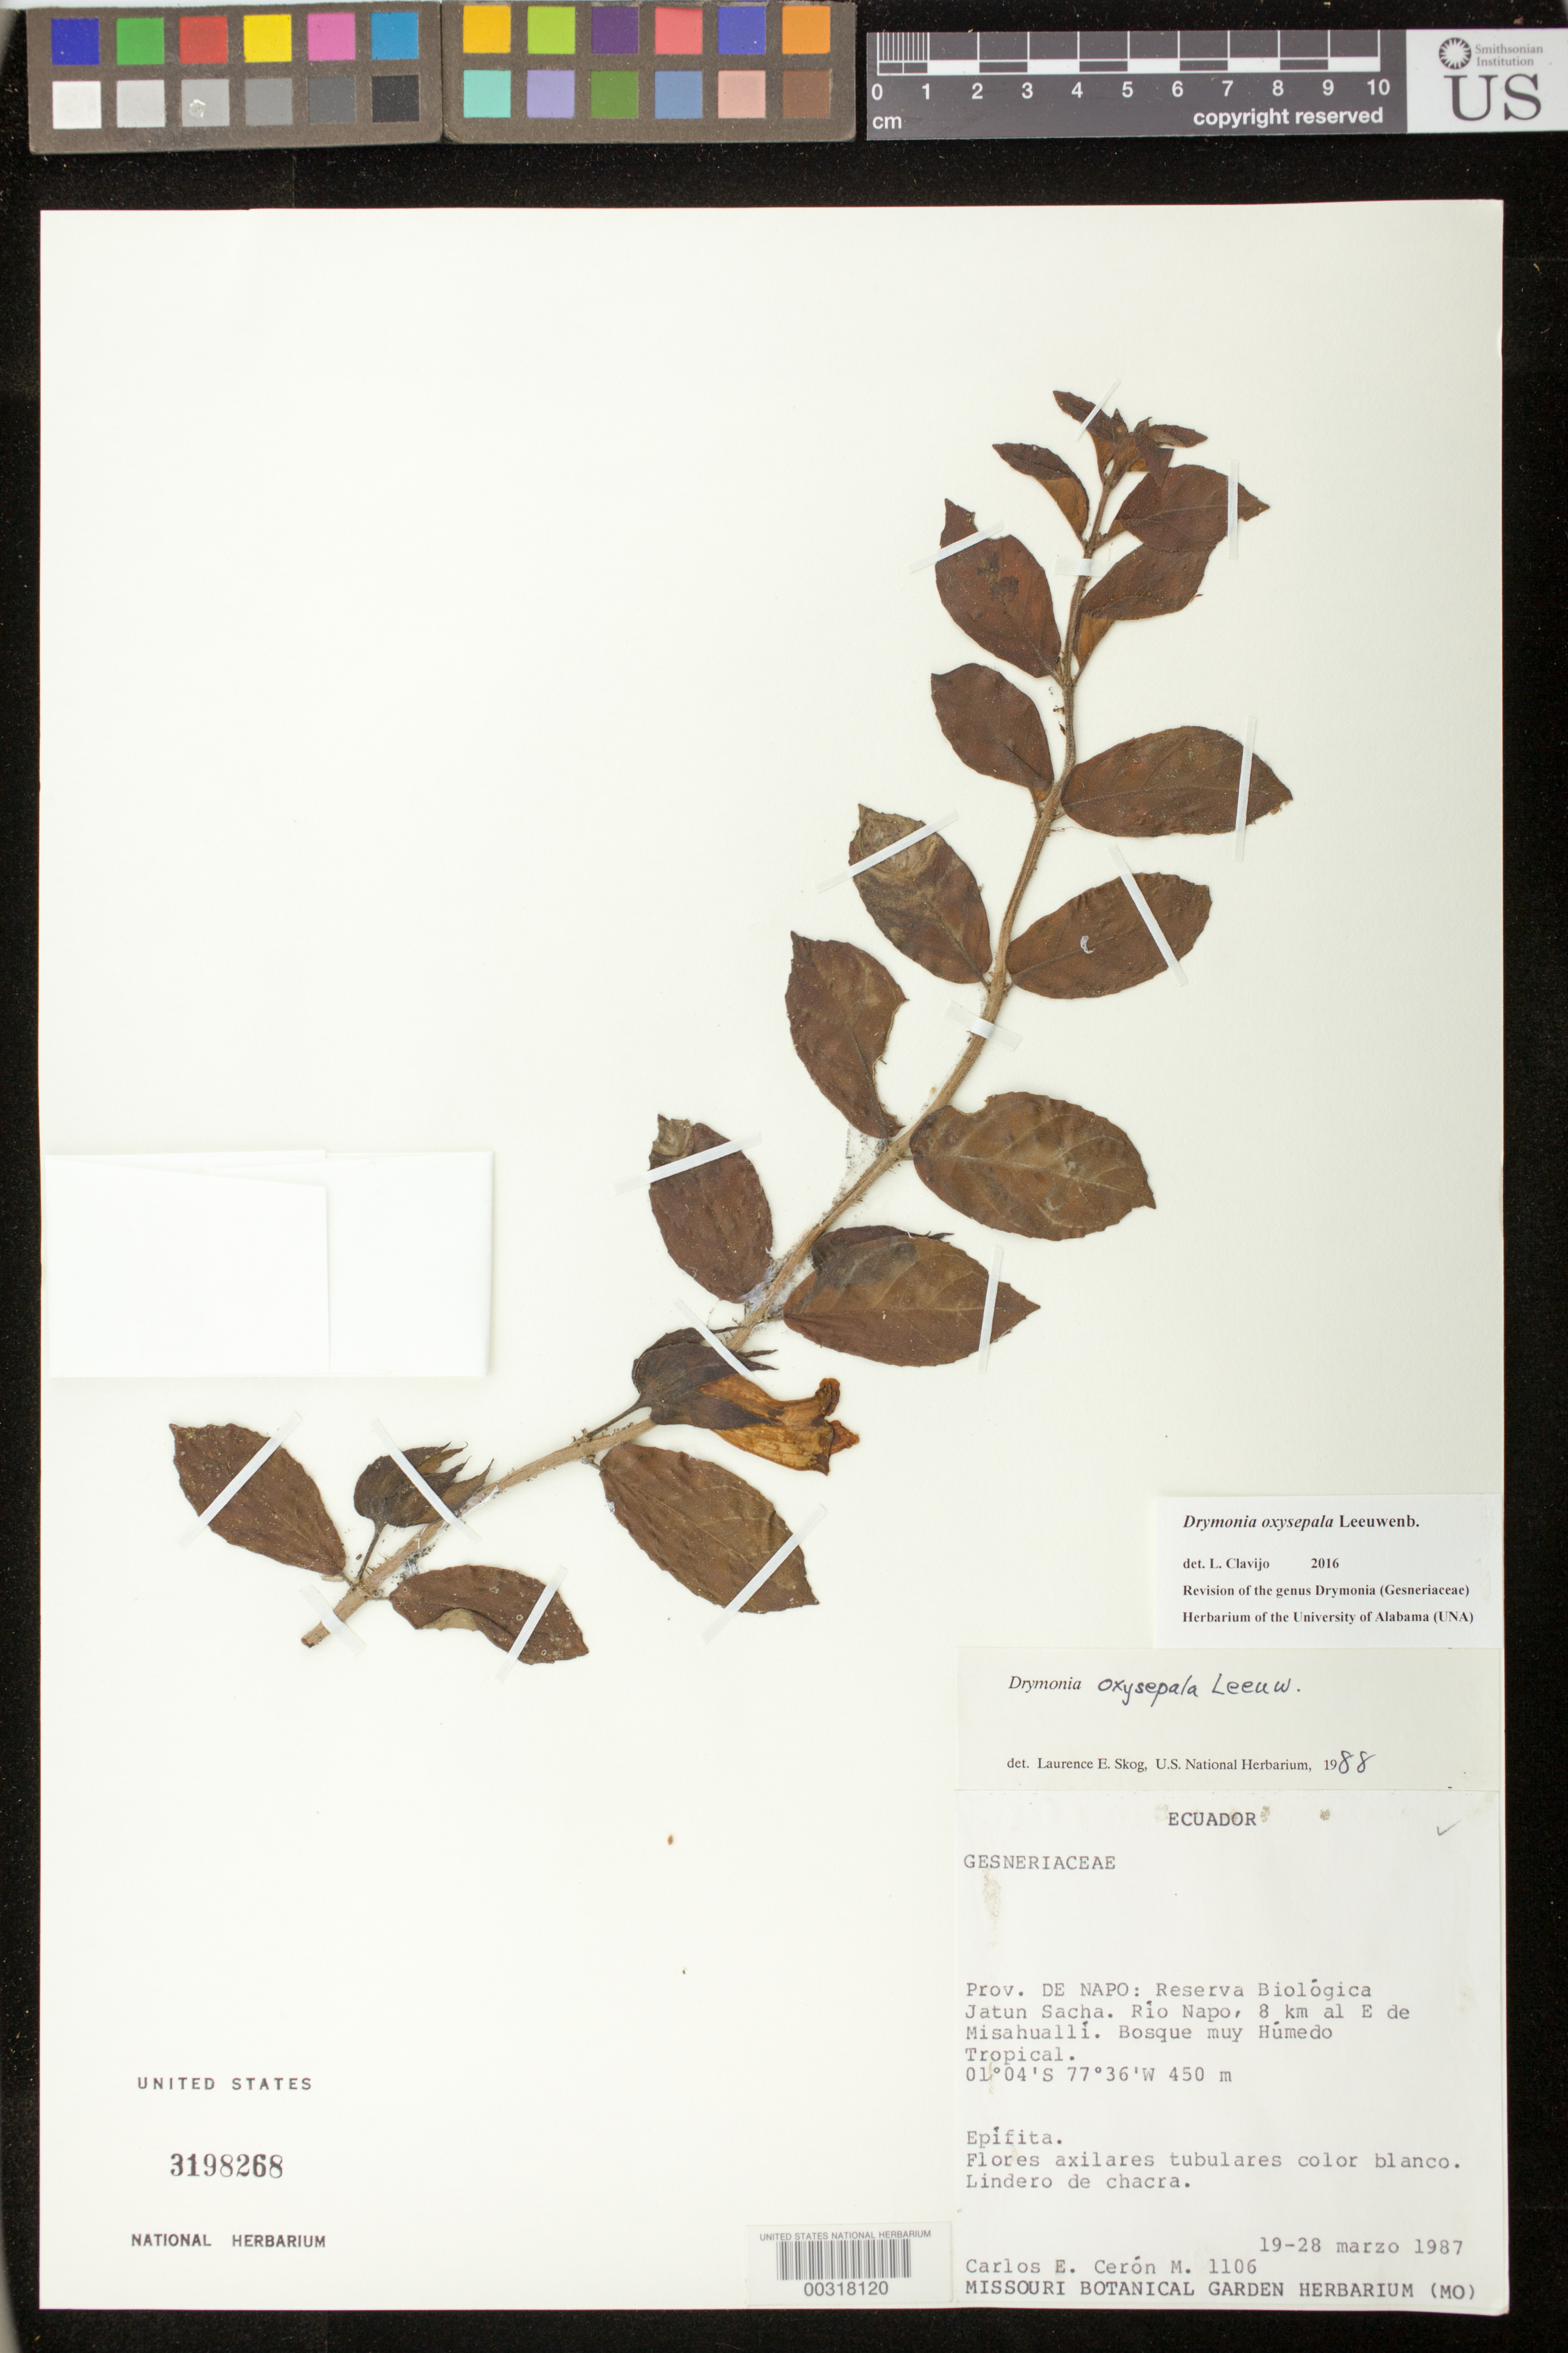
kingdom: Plantae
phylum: Tracheophyta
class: Magnoliopsida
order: Lamiales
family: Gesneriaceae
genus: Drymonia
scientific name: Drymonia oxysepala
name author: Leeuwenb.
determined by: Clark, J. L., (SEL), The Marie Selby Botanical Garden (UNITED STATES)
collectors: C. E. Cerón M.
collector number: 1106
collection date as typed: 19-28 Mar 1987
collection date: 1987-03-19/1987-03-28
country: Ecuador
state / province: Napo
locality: Reserva Biologica Jatun Sacha, Rio Napo, 8 km E of Misahualli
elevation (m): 450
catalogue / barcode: US 3198268